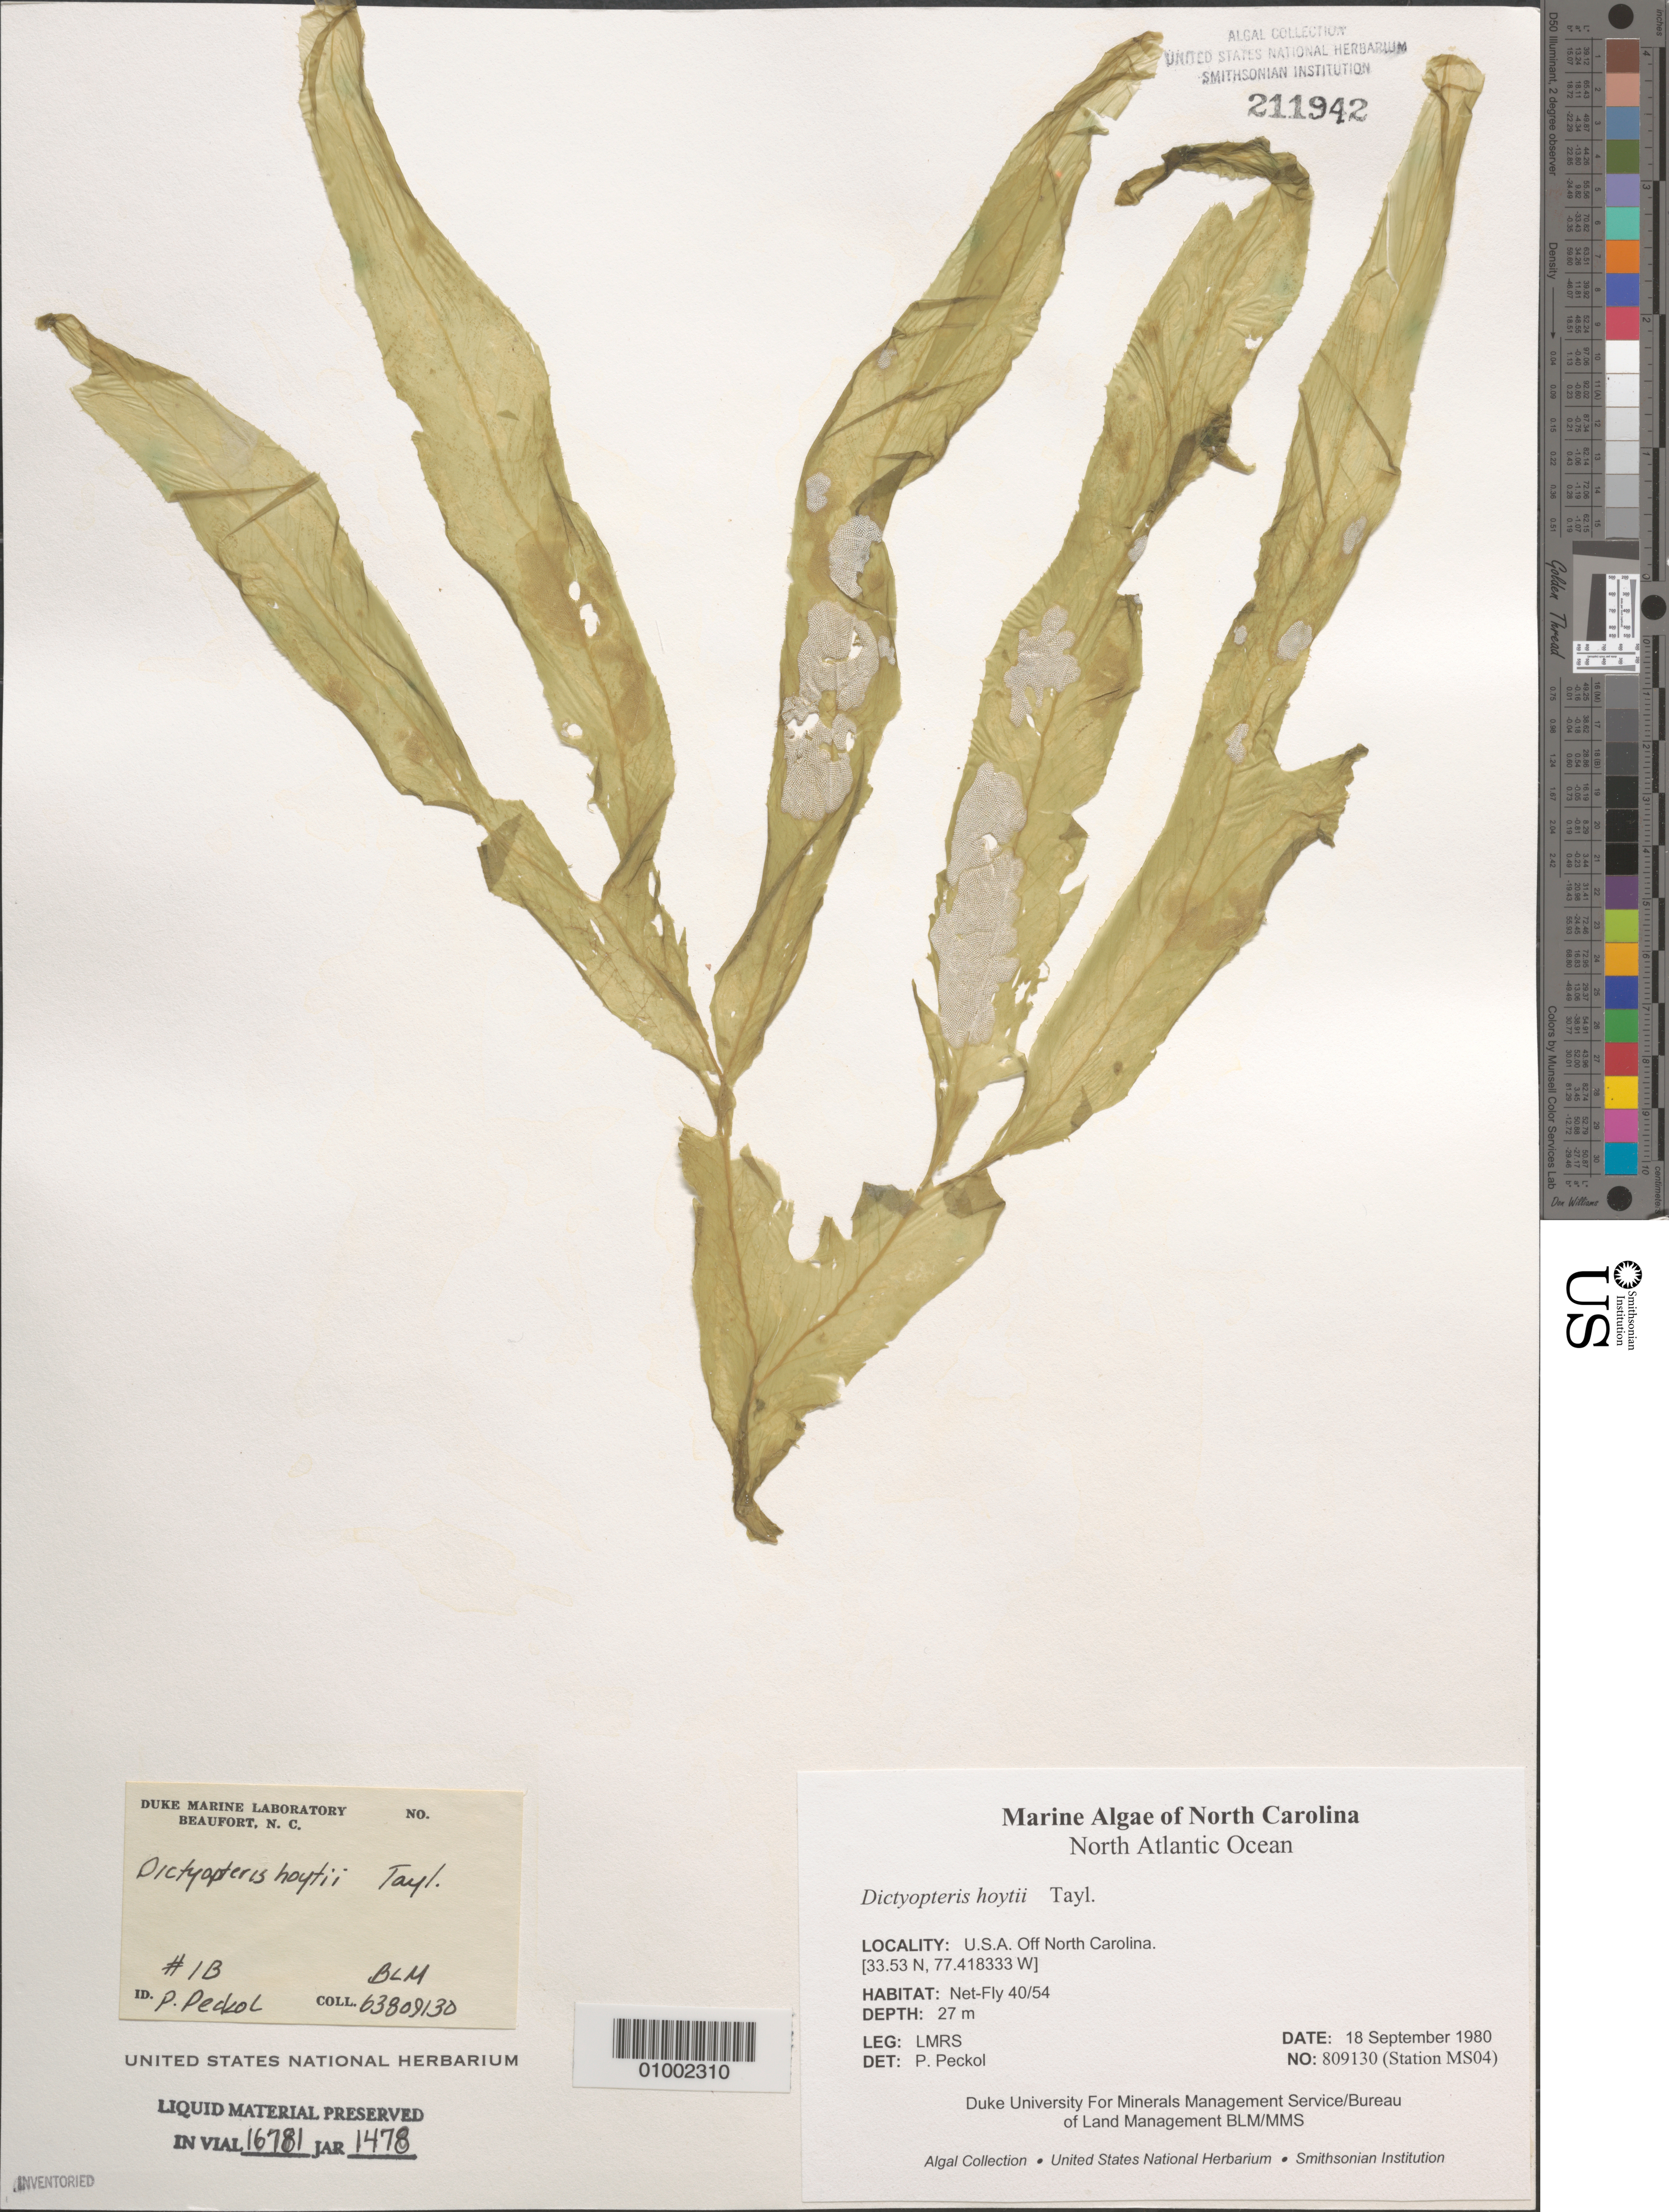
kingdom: Chromista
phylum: Ochrophyta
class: Phaeophyceae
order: Dictyotales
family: Dictyotaceae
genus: Dictyopteris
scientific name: Dictyopteris hoytii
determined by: Peckol, P.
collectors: LMRS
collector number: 809130 (Station MS04)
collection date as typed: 18 Sep 1980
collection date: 1980-09-18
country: United States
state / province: North Carolina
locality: North Atlantic Ocean off North Carolina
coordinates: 33.53 N, 77.418333 W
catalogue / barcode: US 211942